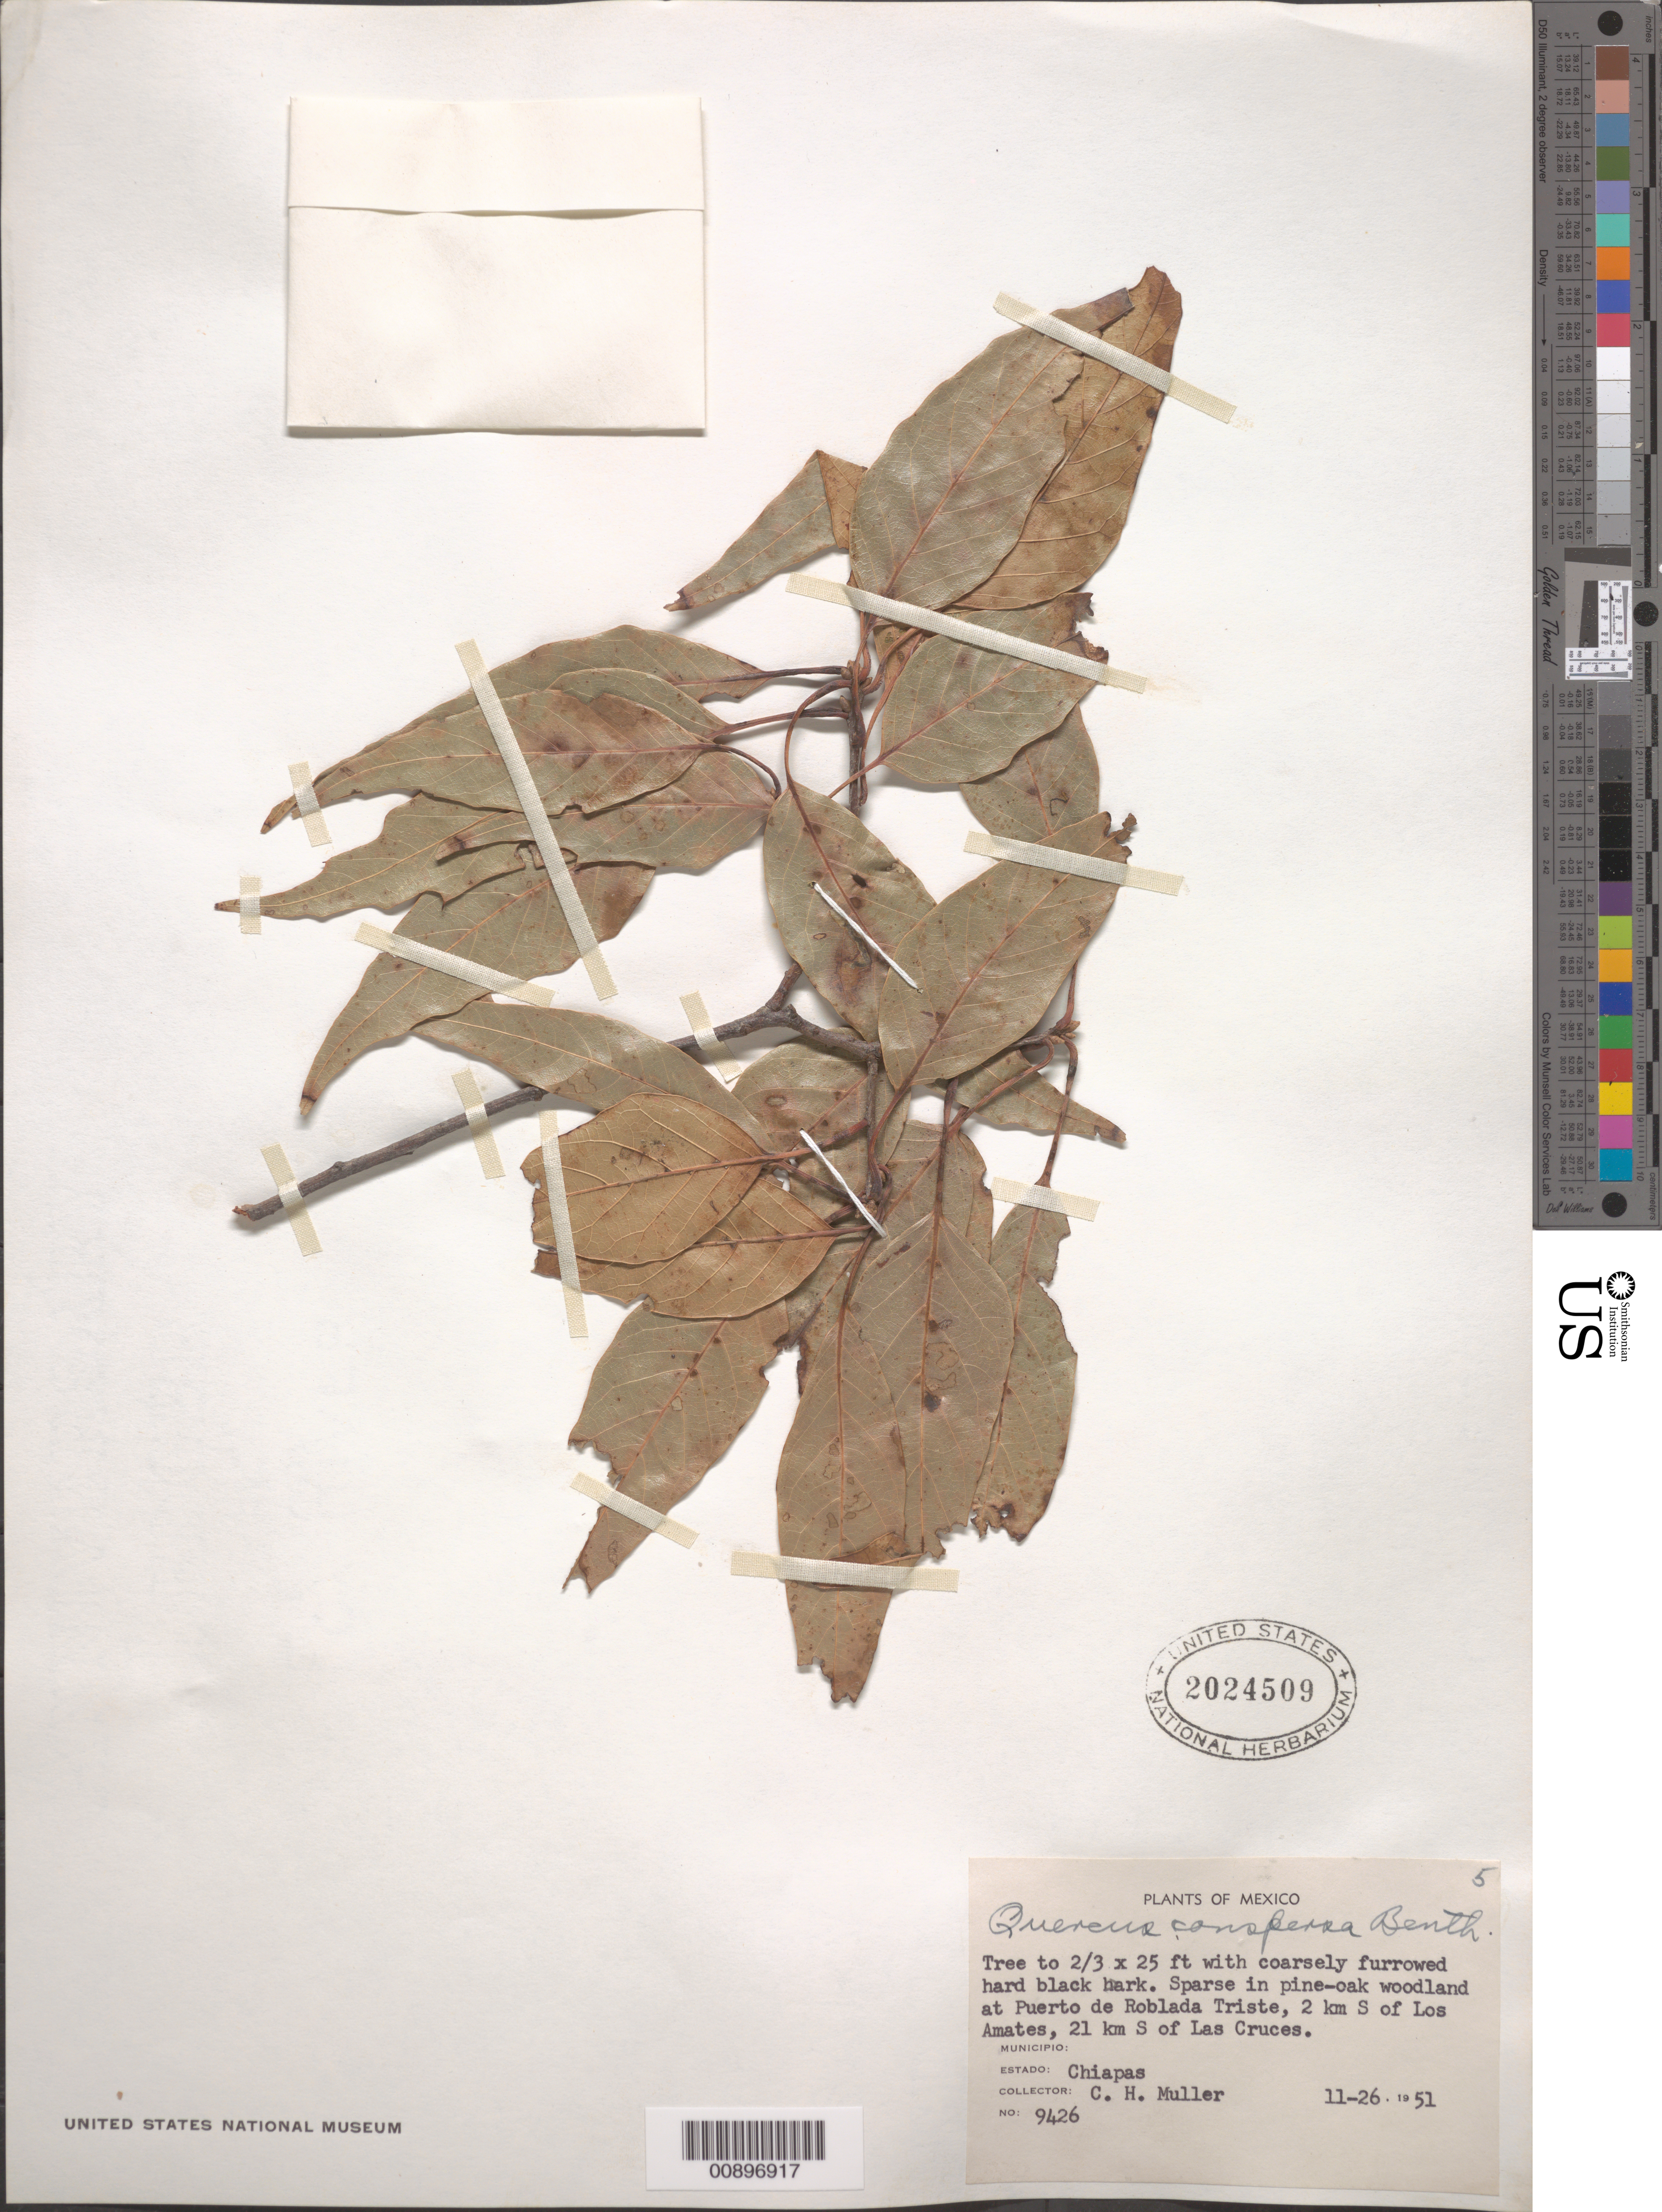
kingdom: Plantae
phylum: Tracheophyta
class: Magnoliopsida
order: Fagales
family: Fagaceae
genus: Quercus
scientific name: Quercus conspersa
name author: Benth.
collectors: C. H. Muller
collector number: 9426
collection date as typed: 26 Nov 1951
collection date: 1951-11-26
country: Mexico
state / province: Chiapas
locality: Puerto de Roblada Triste, 2 km S of Los Amates, 21 km S of Las Cruces.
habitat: In pine-oak woodland.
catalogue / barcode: US 2024509